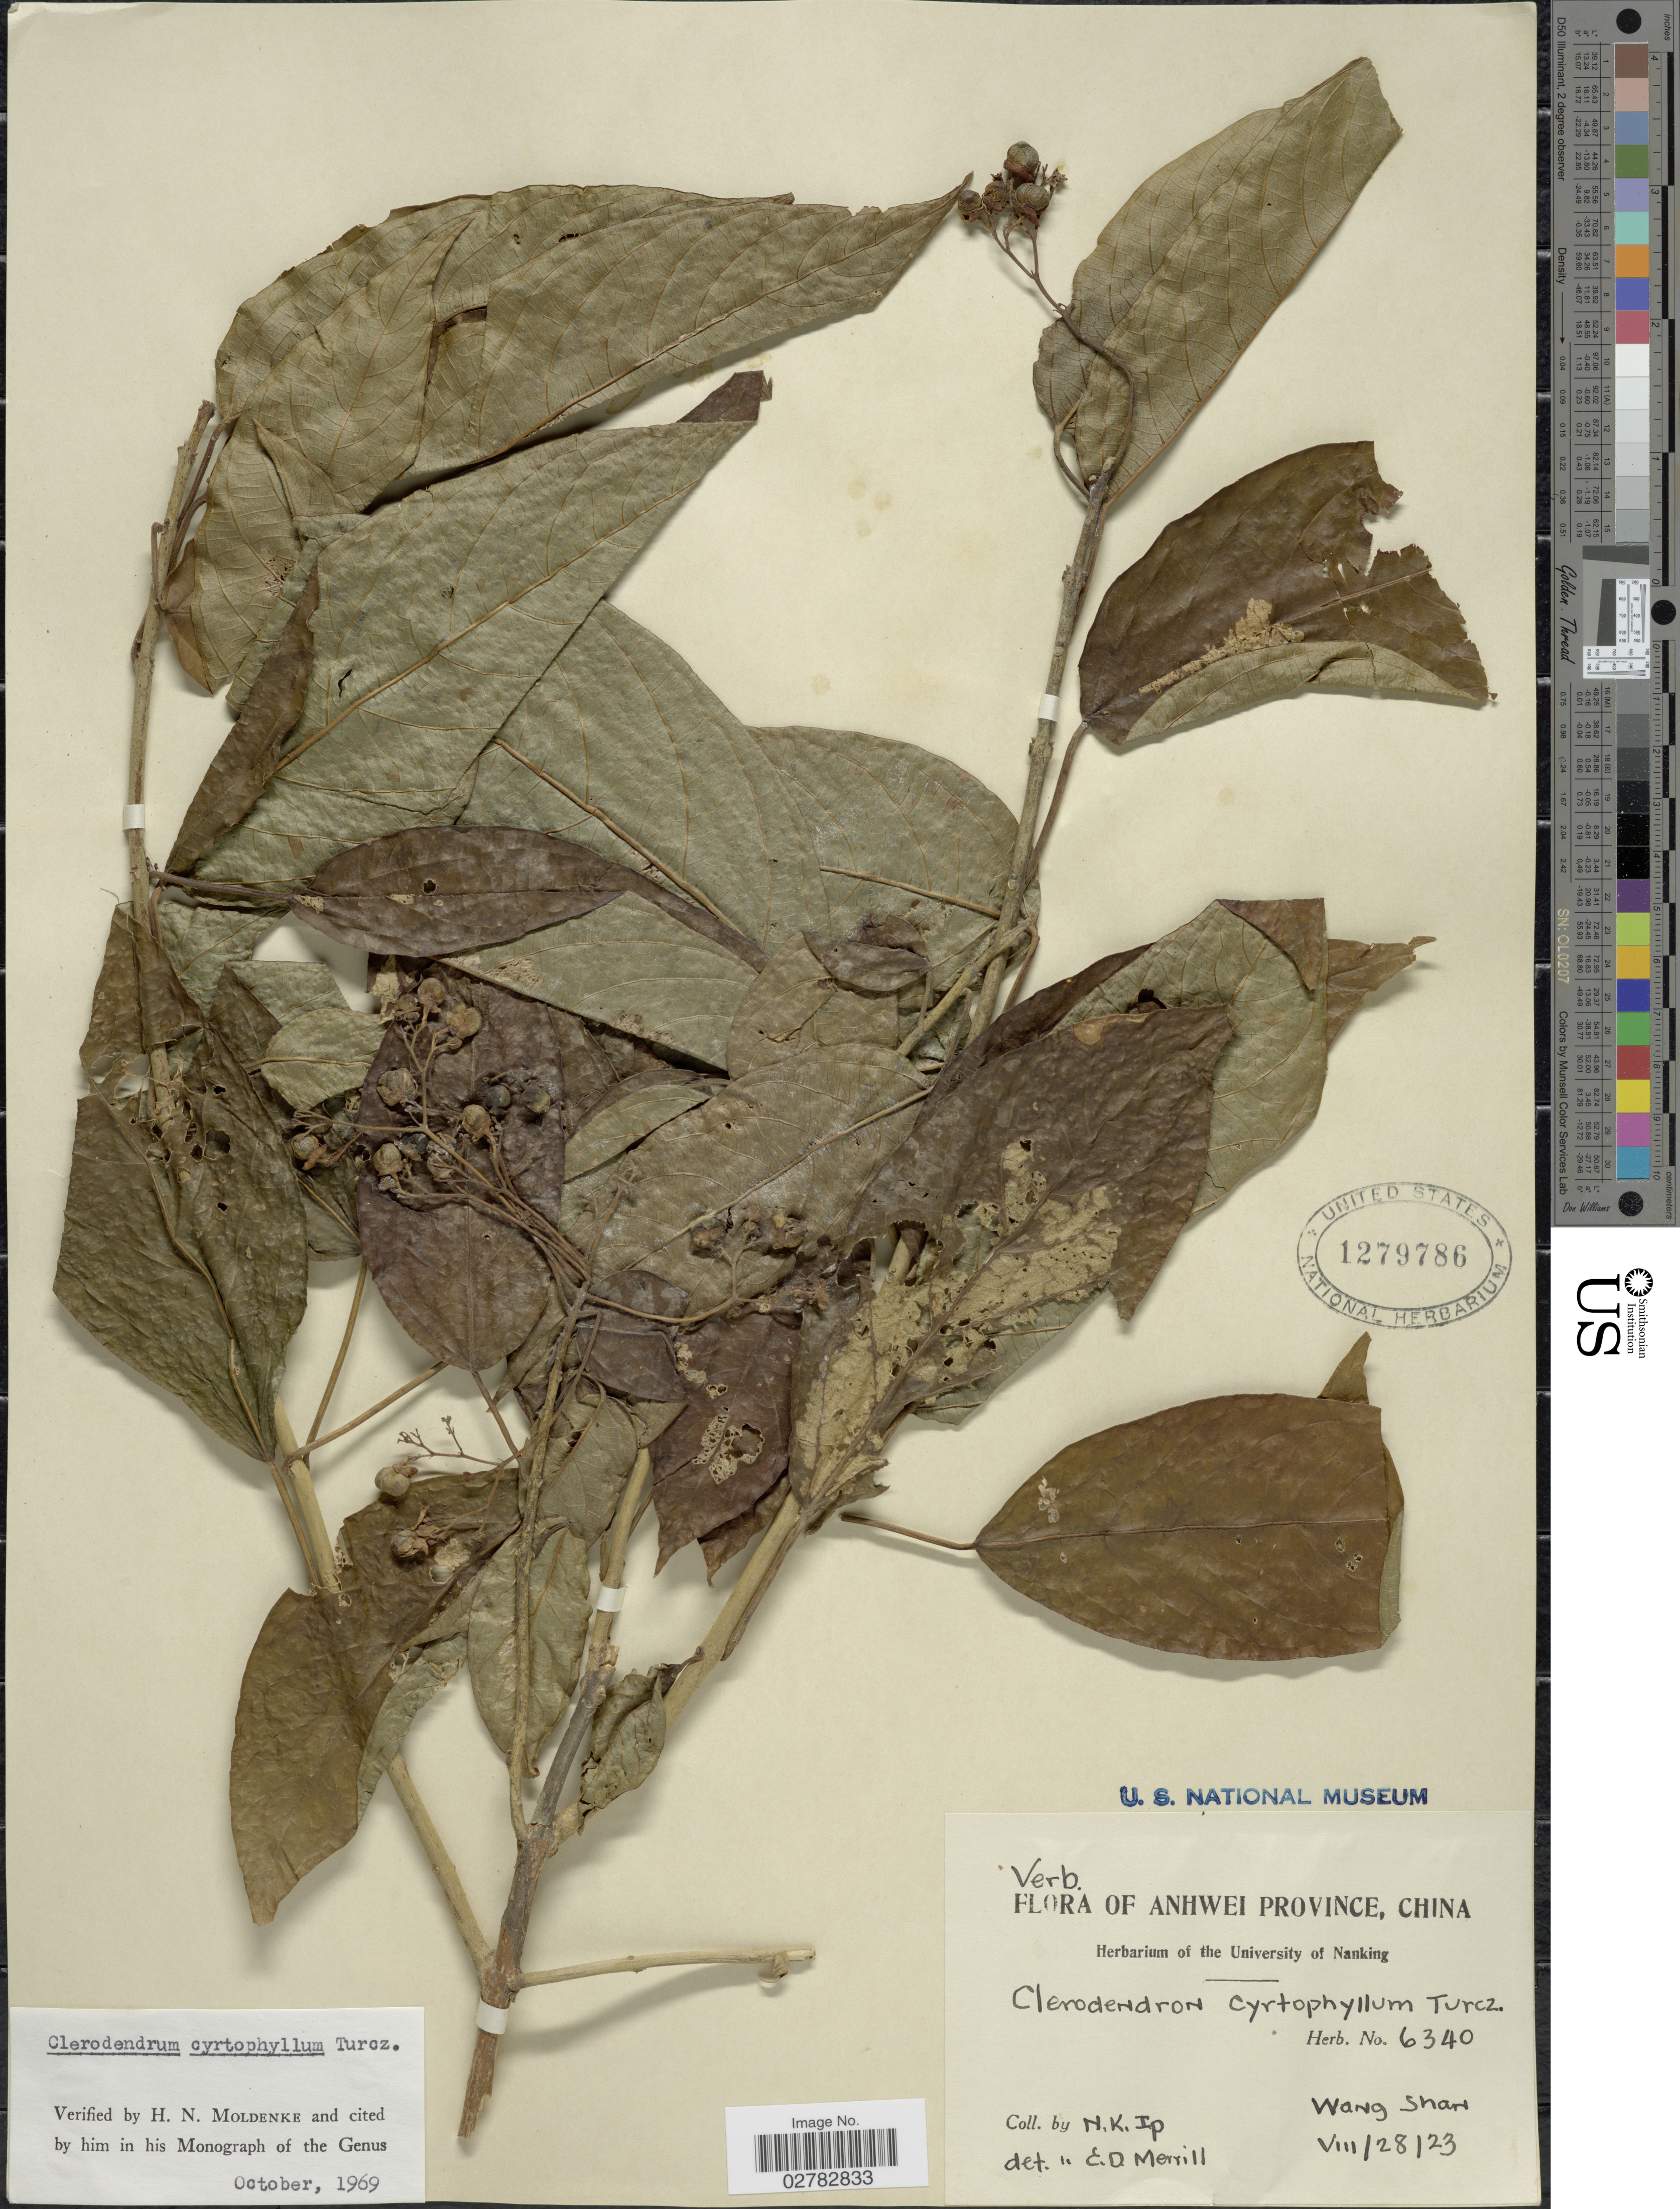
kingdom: Plantae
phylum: Tracheophyta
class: Magnoliopsida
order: Lamiales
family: Lamiaceae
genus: Clerodendrum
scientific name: Clerodendrum cyrtophyllum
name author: Turcz.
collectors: N. Ip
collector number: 6340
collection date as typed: Transcribed d/m/y: 28/8/23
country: China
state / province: Anhui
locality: Anhwei Province. Wang Shan.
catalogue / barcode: US 1279786